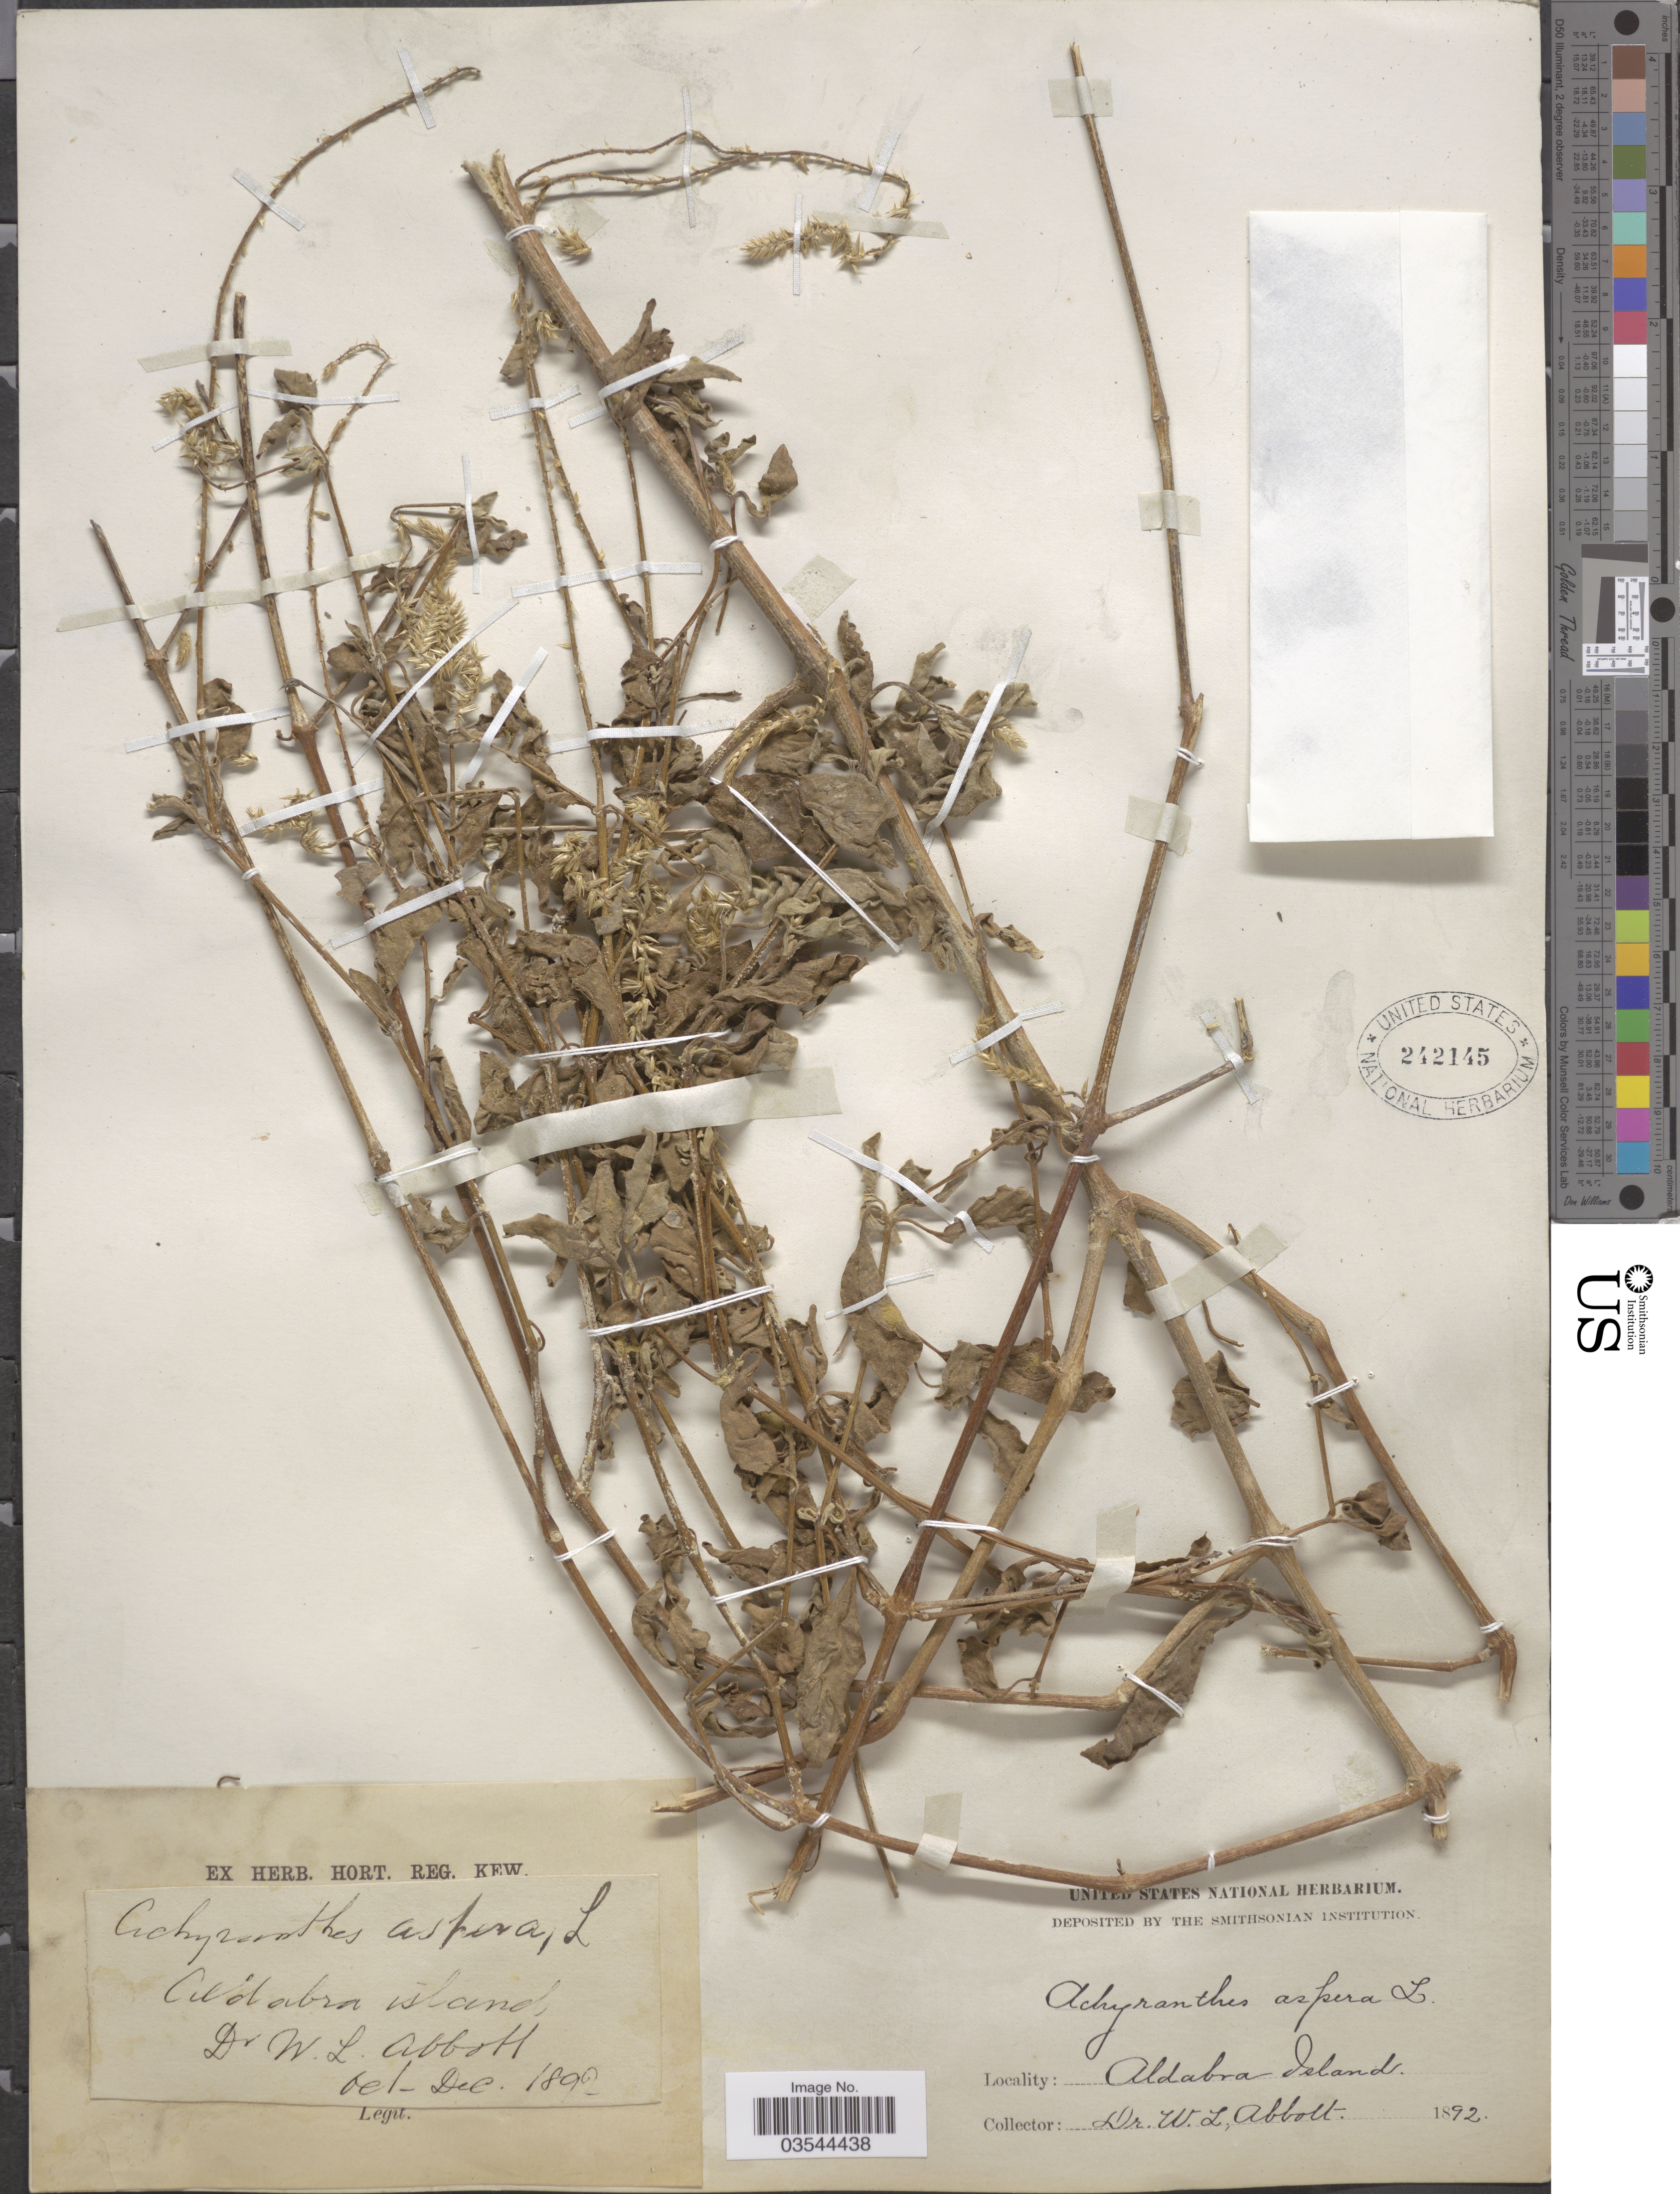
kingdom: Plantae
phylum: Tracheophyta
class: Magnoliopsida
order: Caryophyllales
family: Amaranthaceae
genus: Achyranthes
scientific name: Achyranthes aspera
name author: L.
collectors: W. L. Abbott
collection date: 1892-10/1892-12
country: Seychelles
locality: Aldabra Island.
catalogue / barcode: US 242145